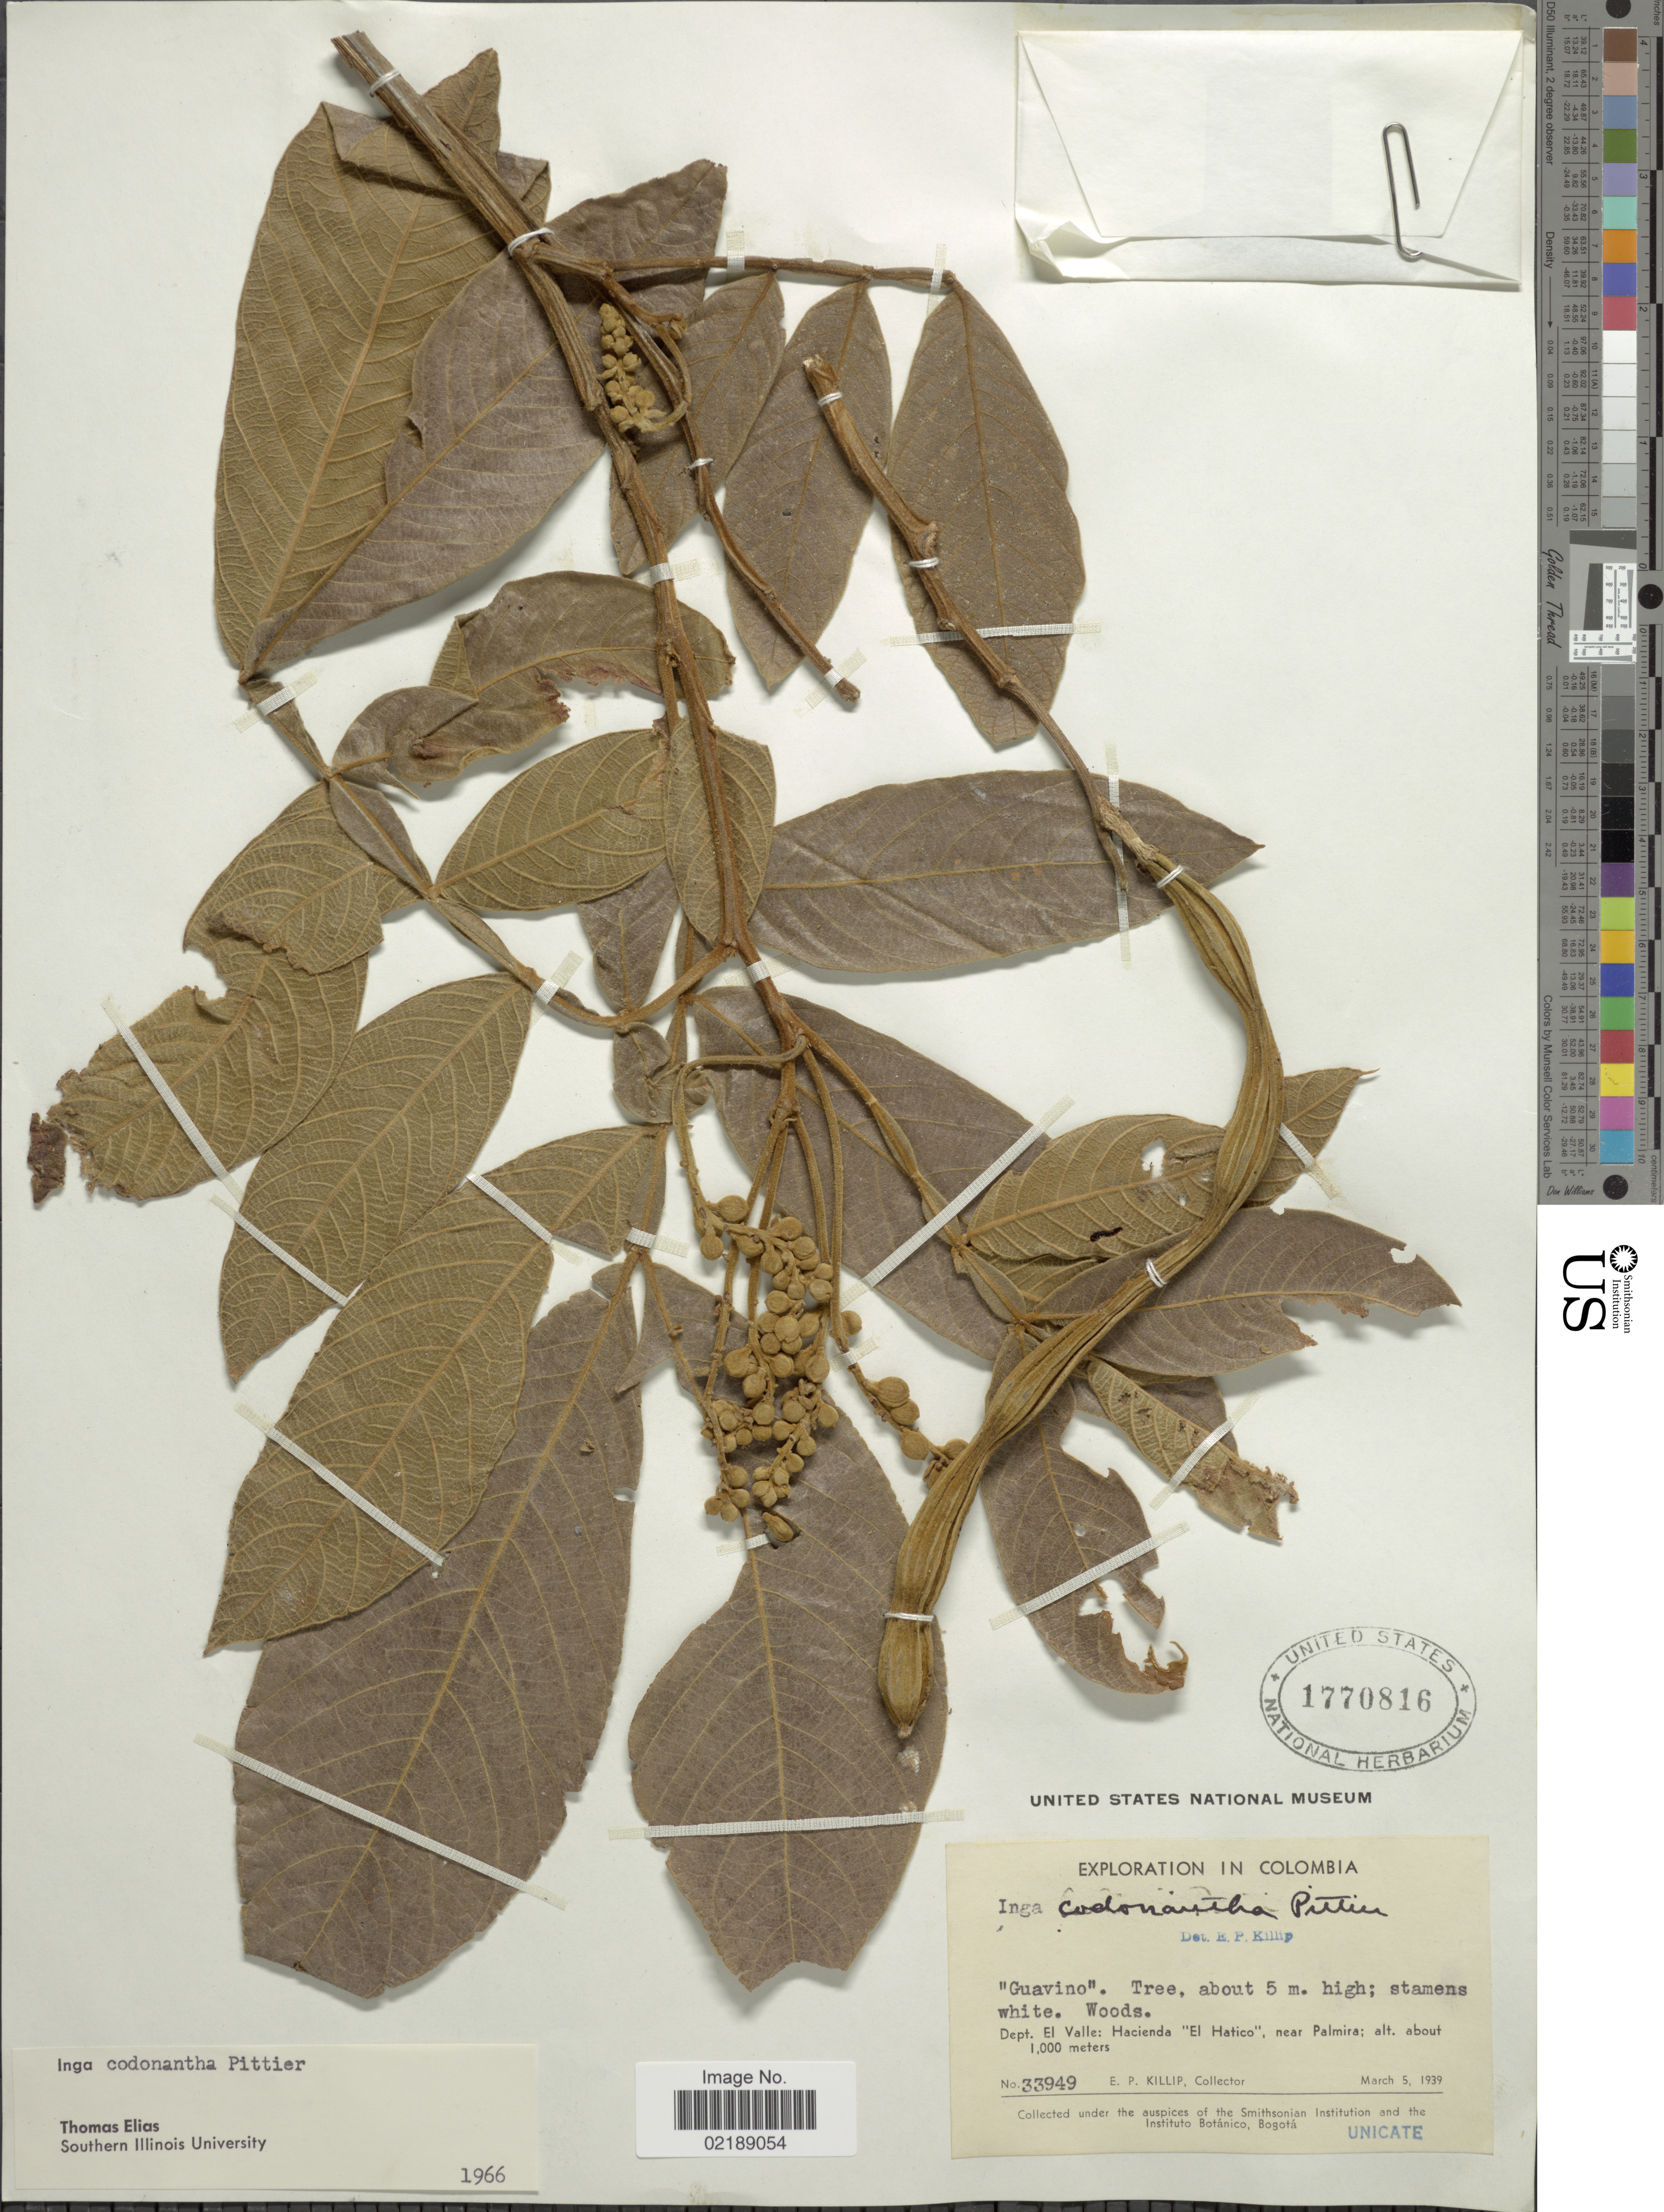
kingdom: Plantae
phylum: Tracheophyta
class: Magnoliopsida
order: Fabales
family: Fabaceae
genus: Inga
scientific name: Inga ornata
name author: Kunth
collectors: E. P. Killip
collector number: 33949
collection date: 1939-03-05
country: Colombia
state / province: Valle del Cauca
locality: Hacienda El Hatico, near Palmira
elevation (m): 1000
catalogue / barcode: US 1770816